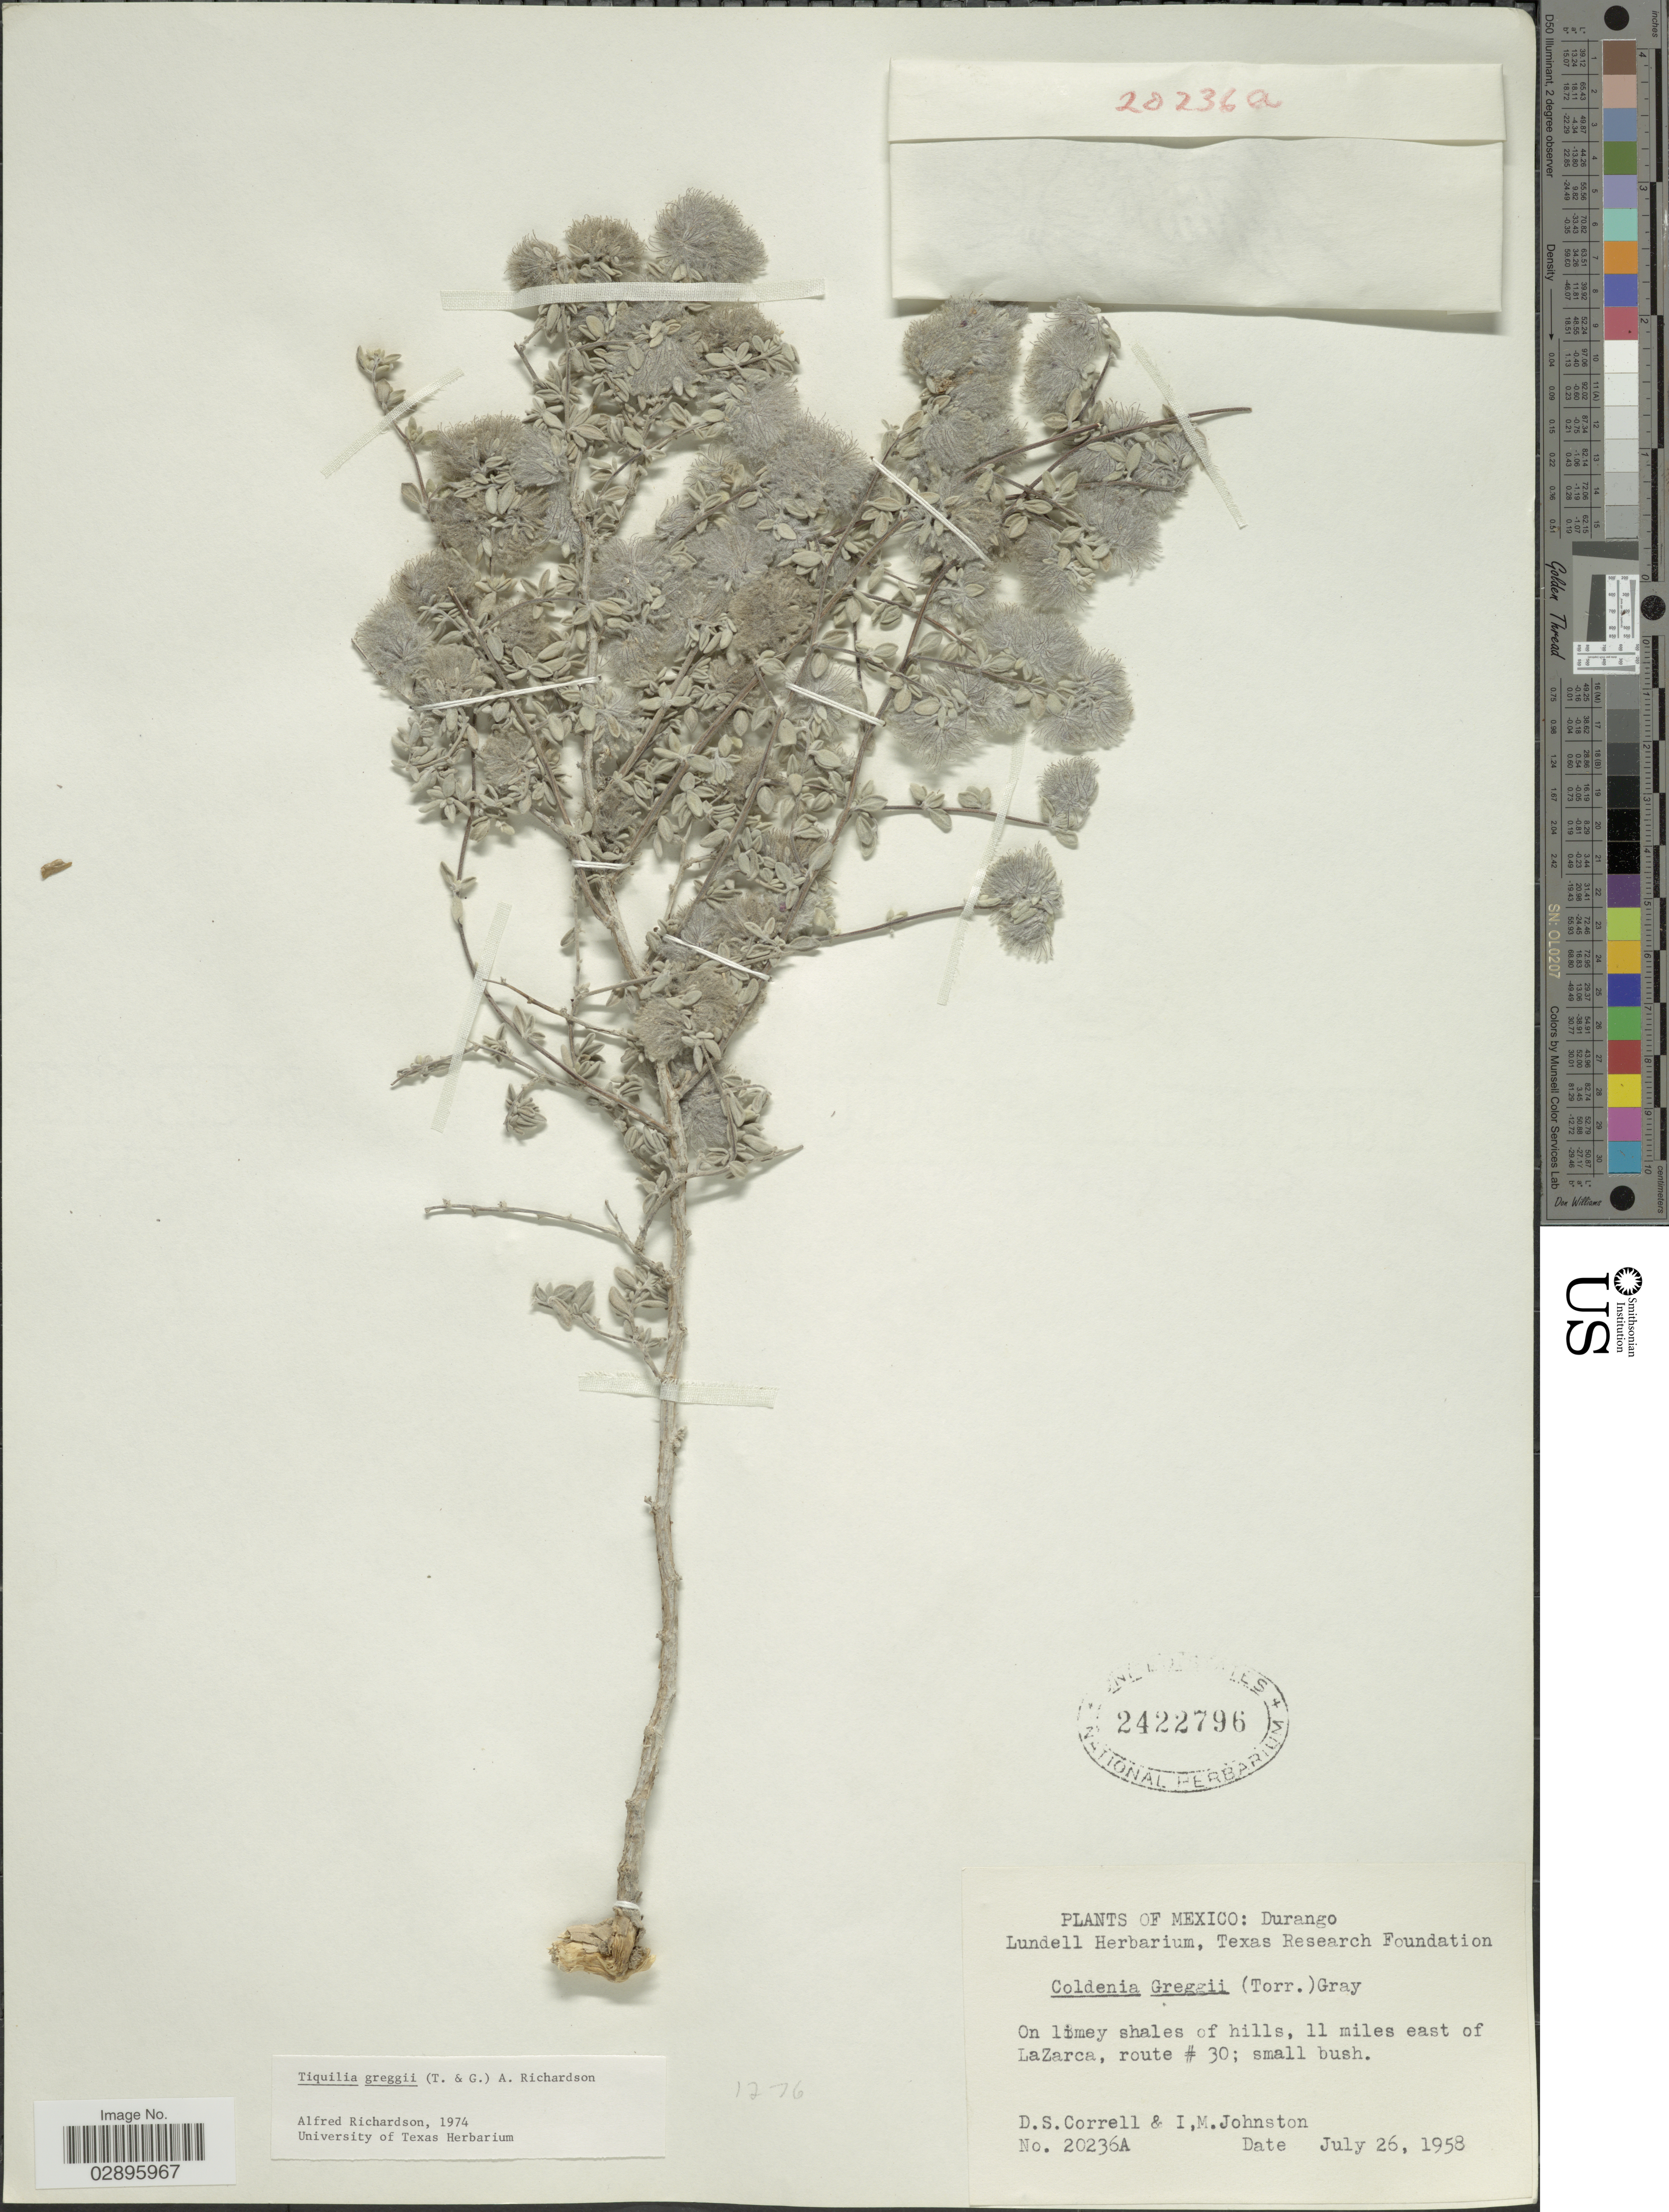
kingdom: Plantae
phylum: Tracheophyta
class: Magnoliopsida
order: Boraginales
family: Ehretiaceae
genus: Tiquilia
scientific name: Tiquilia greggii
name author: (Torr.) A.T. Richardson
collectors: D. S. Correll & I.M. Johnston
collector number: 20236A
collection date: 1958-07-26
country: Mexico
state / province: Durango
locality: On limey shales of hills, 11 miles east of LaZarca, route #30.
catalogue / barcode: US 2422796